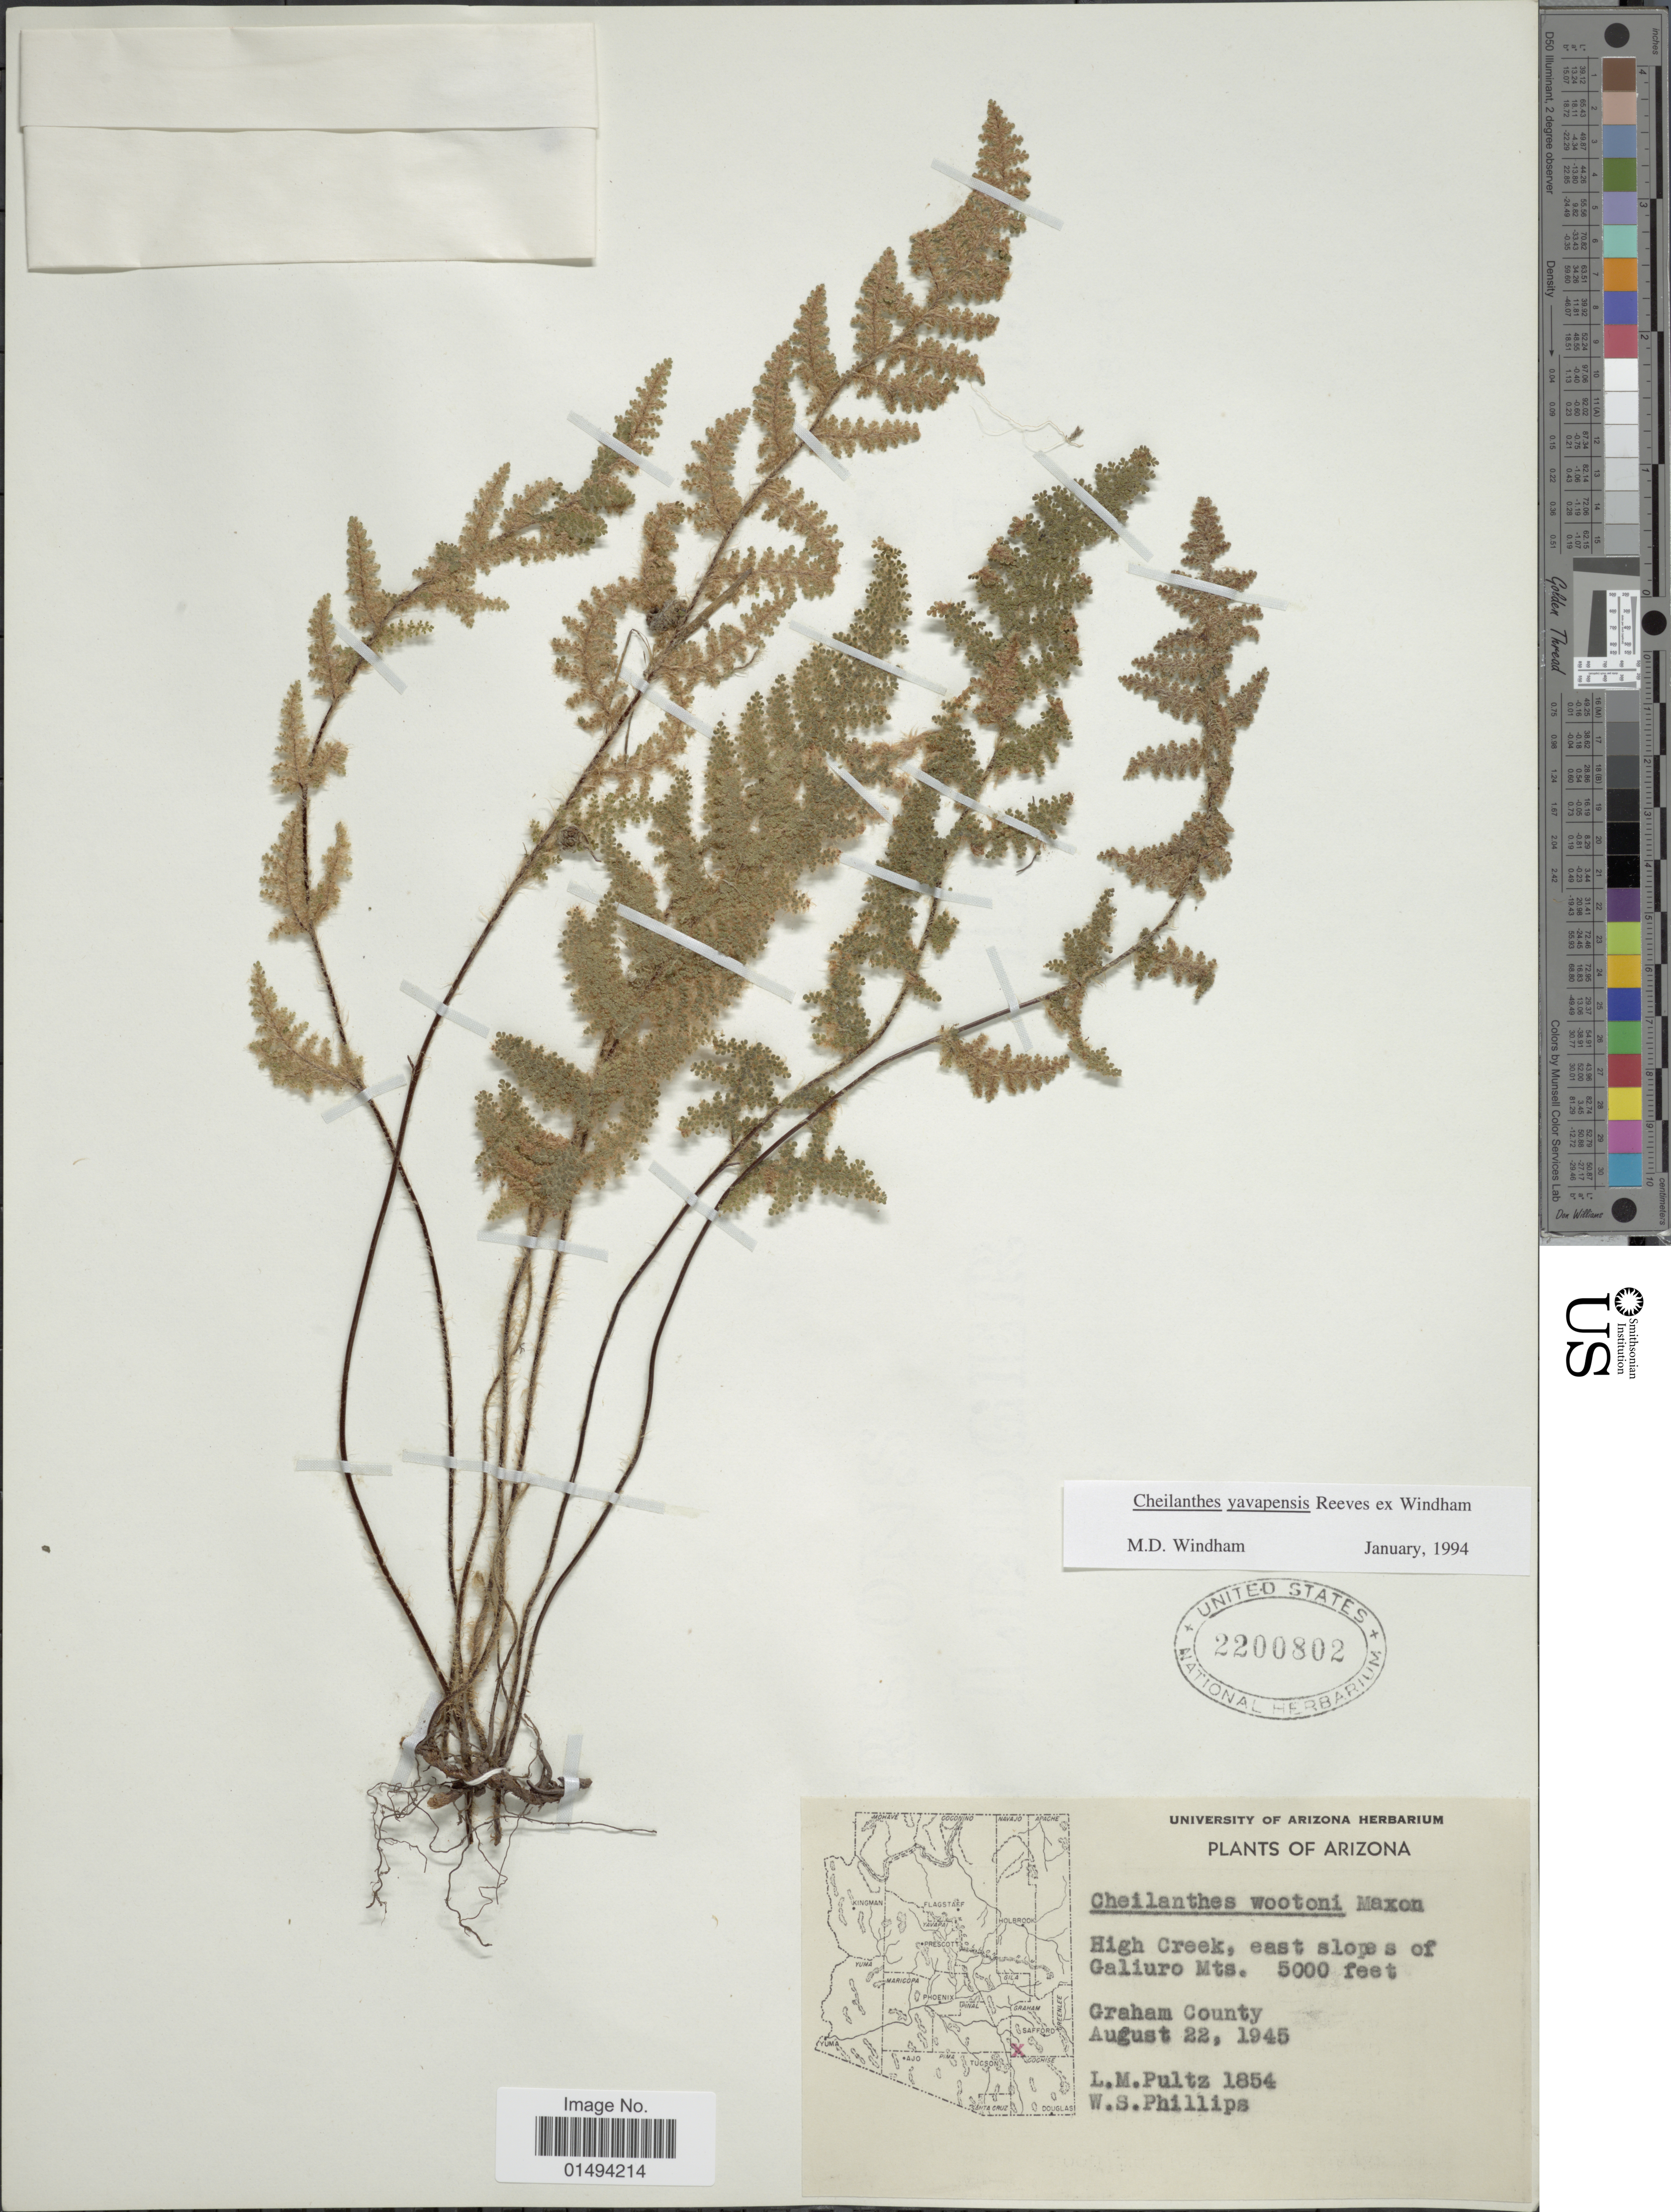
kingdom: Plantae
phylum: Tracheophyta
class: Polypodiopsida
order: Polypodiales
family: Pteridaceae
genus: Myriopteris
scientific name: Myriopteris yavapensis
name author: (T. Reeves ex Windham) Grusz & Windham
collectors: L. Pultz & W. S. Phillips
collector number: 1854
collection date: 1945-08-22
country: United States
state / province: Arizona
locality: Arizona, High Creek, east slope s of Galiuro Mts. , Graham County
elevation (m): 1524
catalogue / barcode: US 2200802